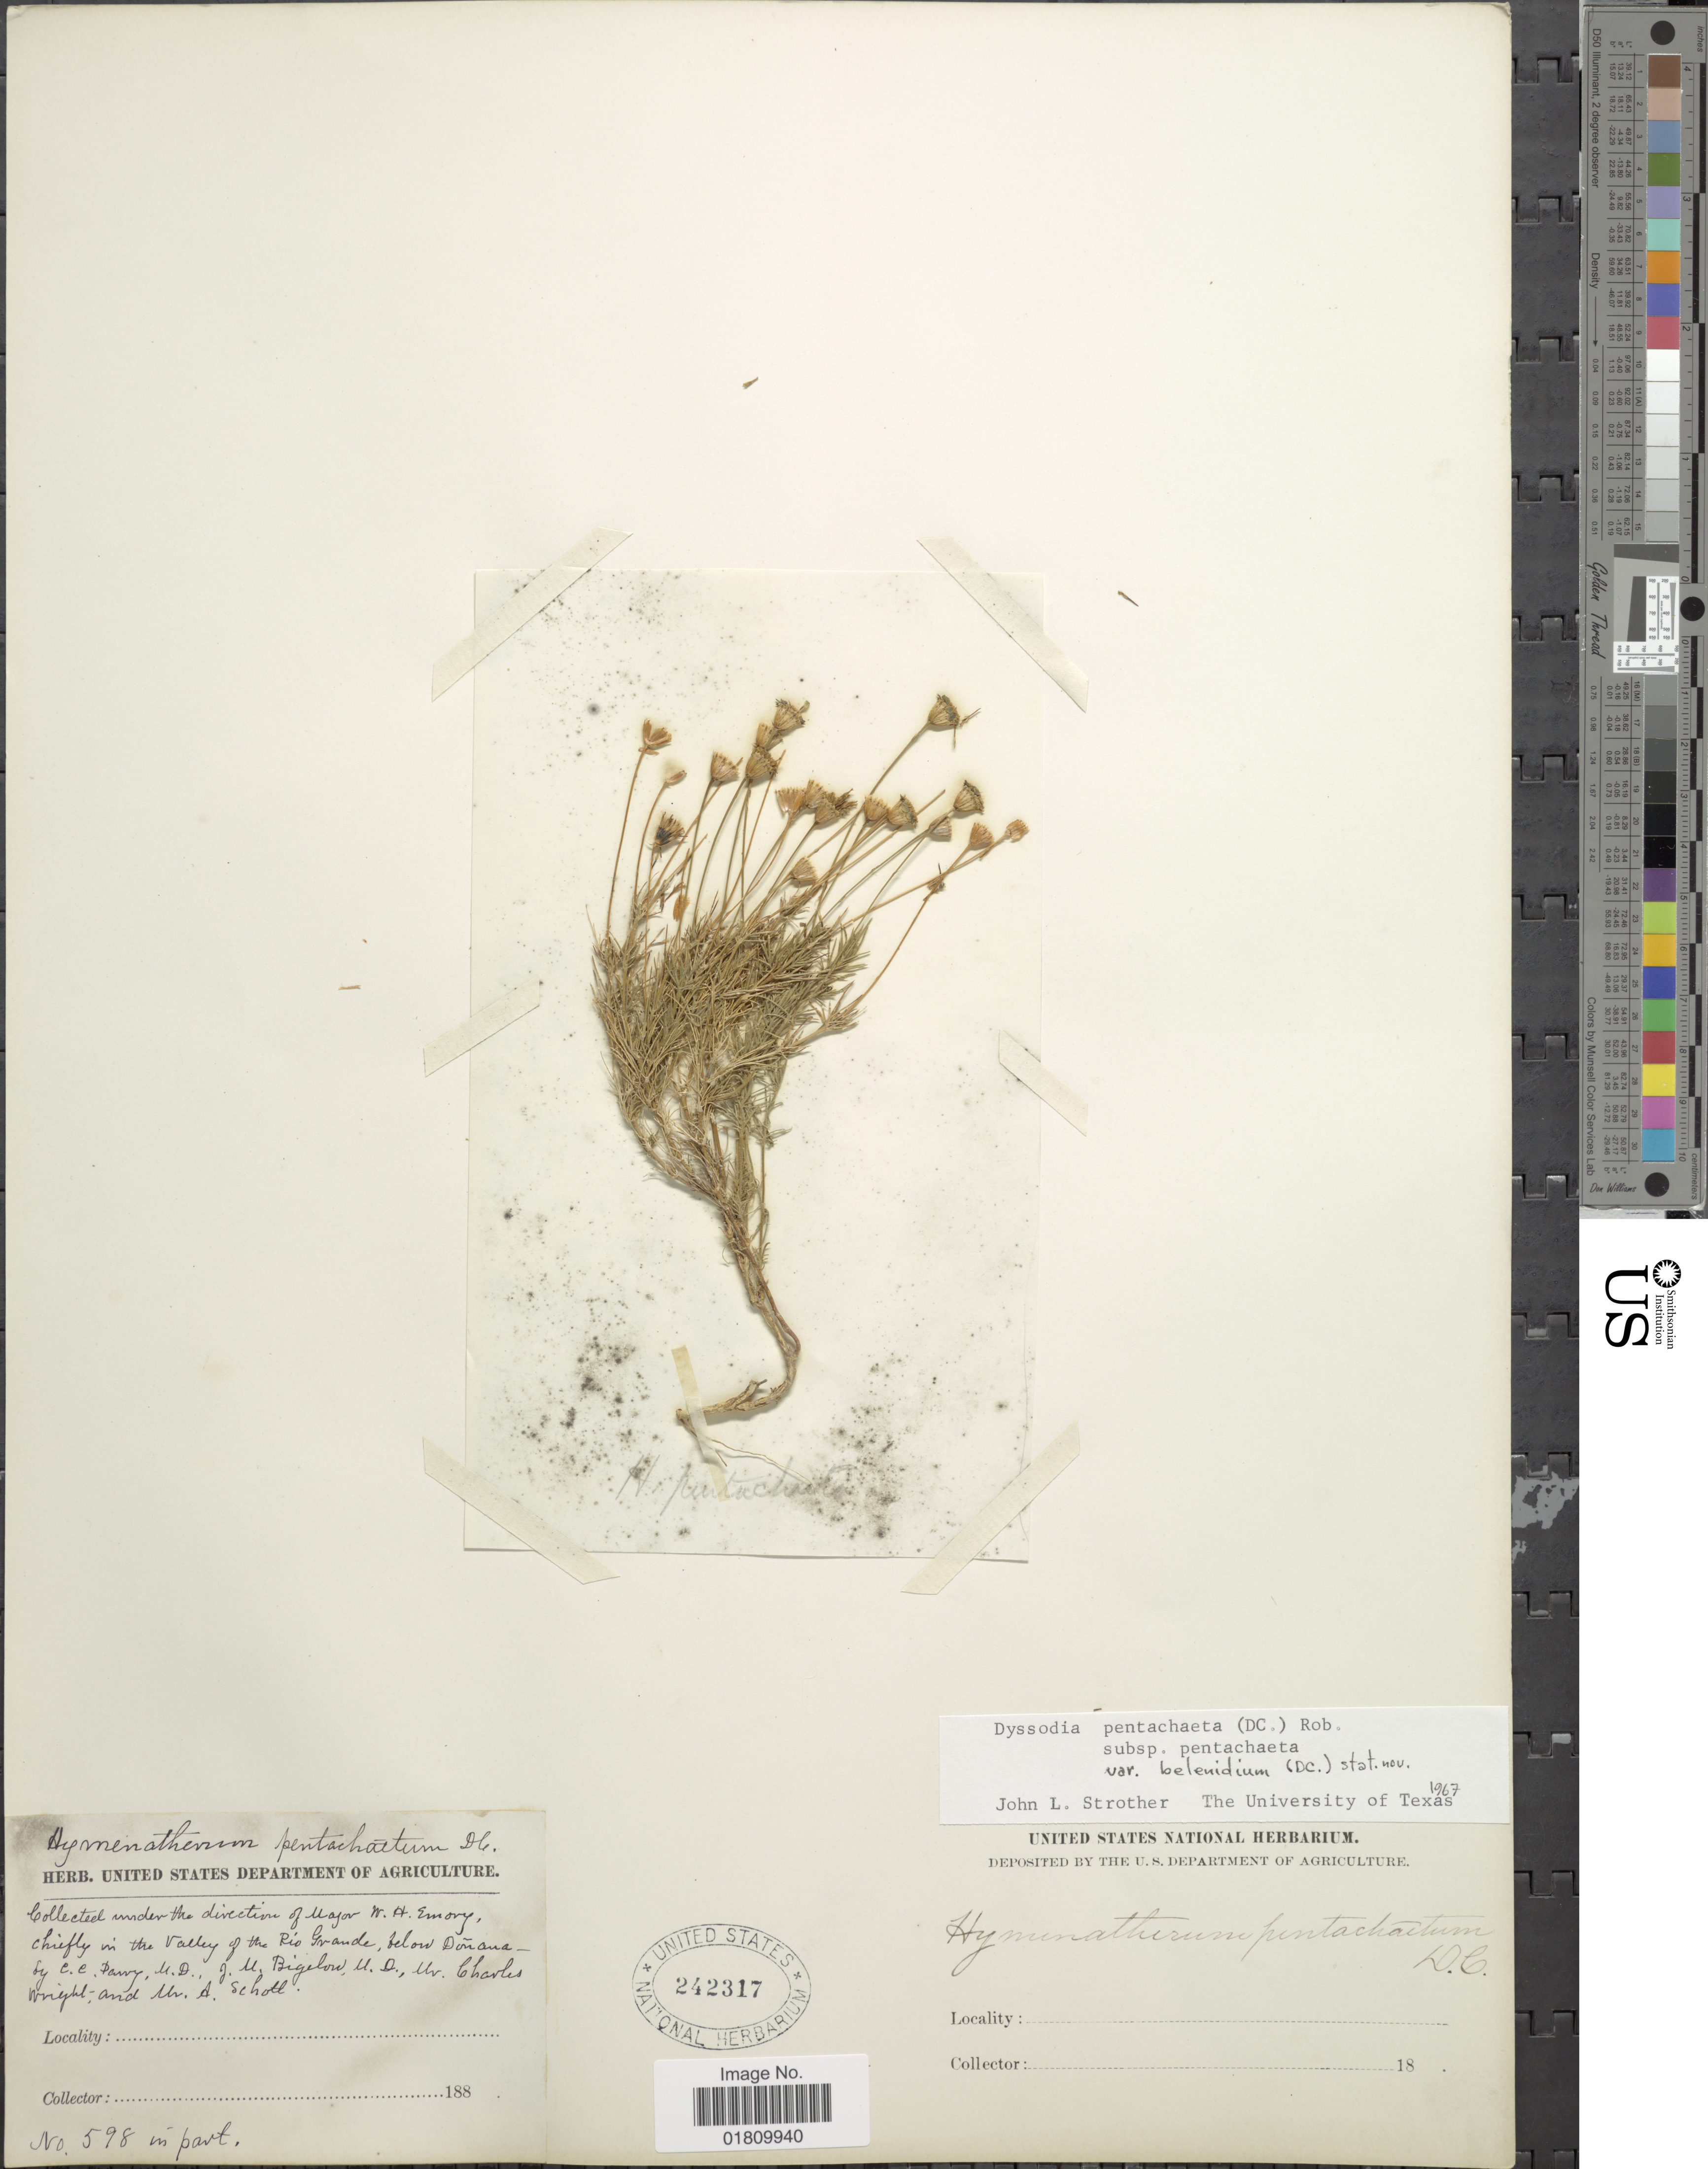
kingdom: Plantae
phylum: Tracheophyta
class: Magnoliopsida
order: Asterales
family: Asteraceae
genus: Thymophylla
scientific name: Thymophylla pentachaeta var. belenidium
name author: (DC.) Strother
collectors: C. C. Parry, U. D., J. M. Bigelow, U. D. & et al.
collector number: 598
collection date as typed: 188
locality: Valley of the Rio Grande, below Doñana [interpreted]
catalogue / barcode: US 242317